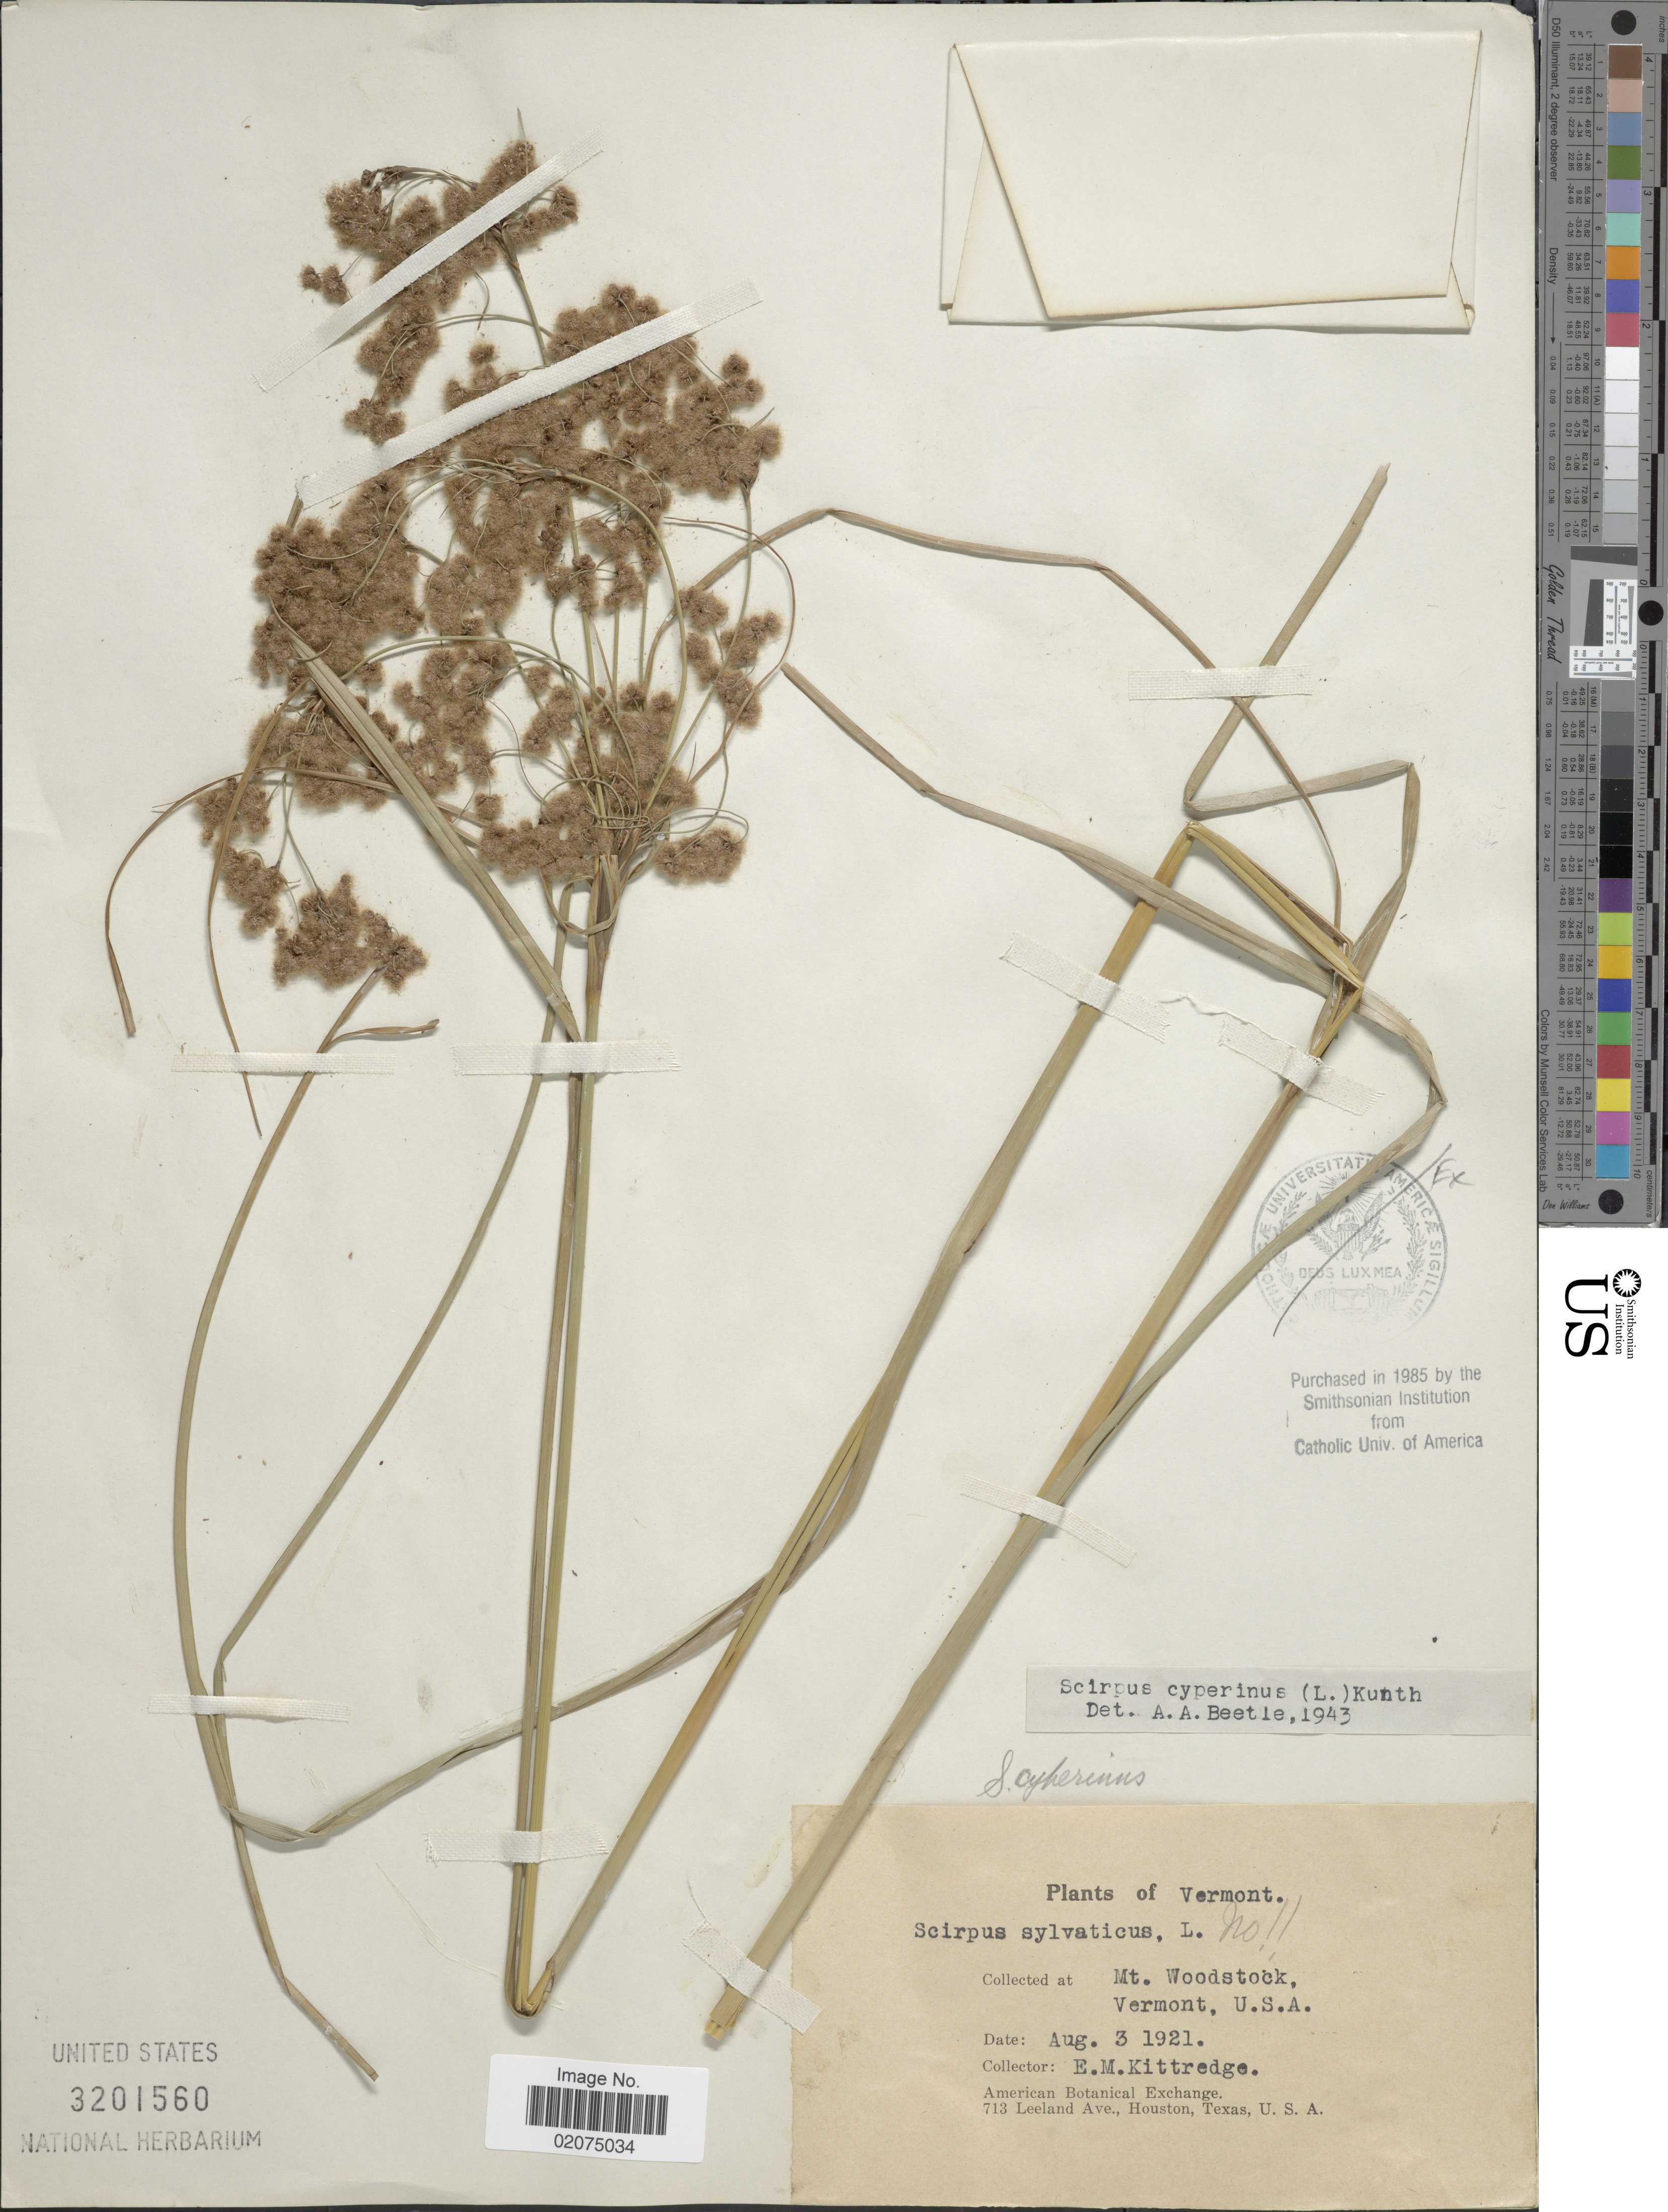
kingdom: Plantae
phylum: Tracheophyta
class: Liliopsida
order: Poales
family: Cyperaceae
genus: Scirpus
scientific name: Scirpus cyperinus (L.) Kunth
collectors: E. Kittredge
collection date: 1921-08-03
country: United States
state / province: Vermont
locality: Mt. Woodstock, U.S.A.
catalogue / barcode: US 3201560